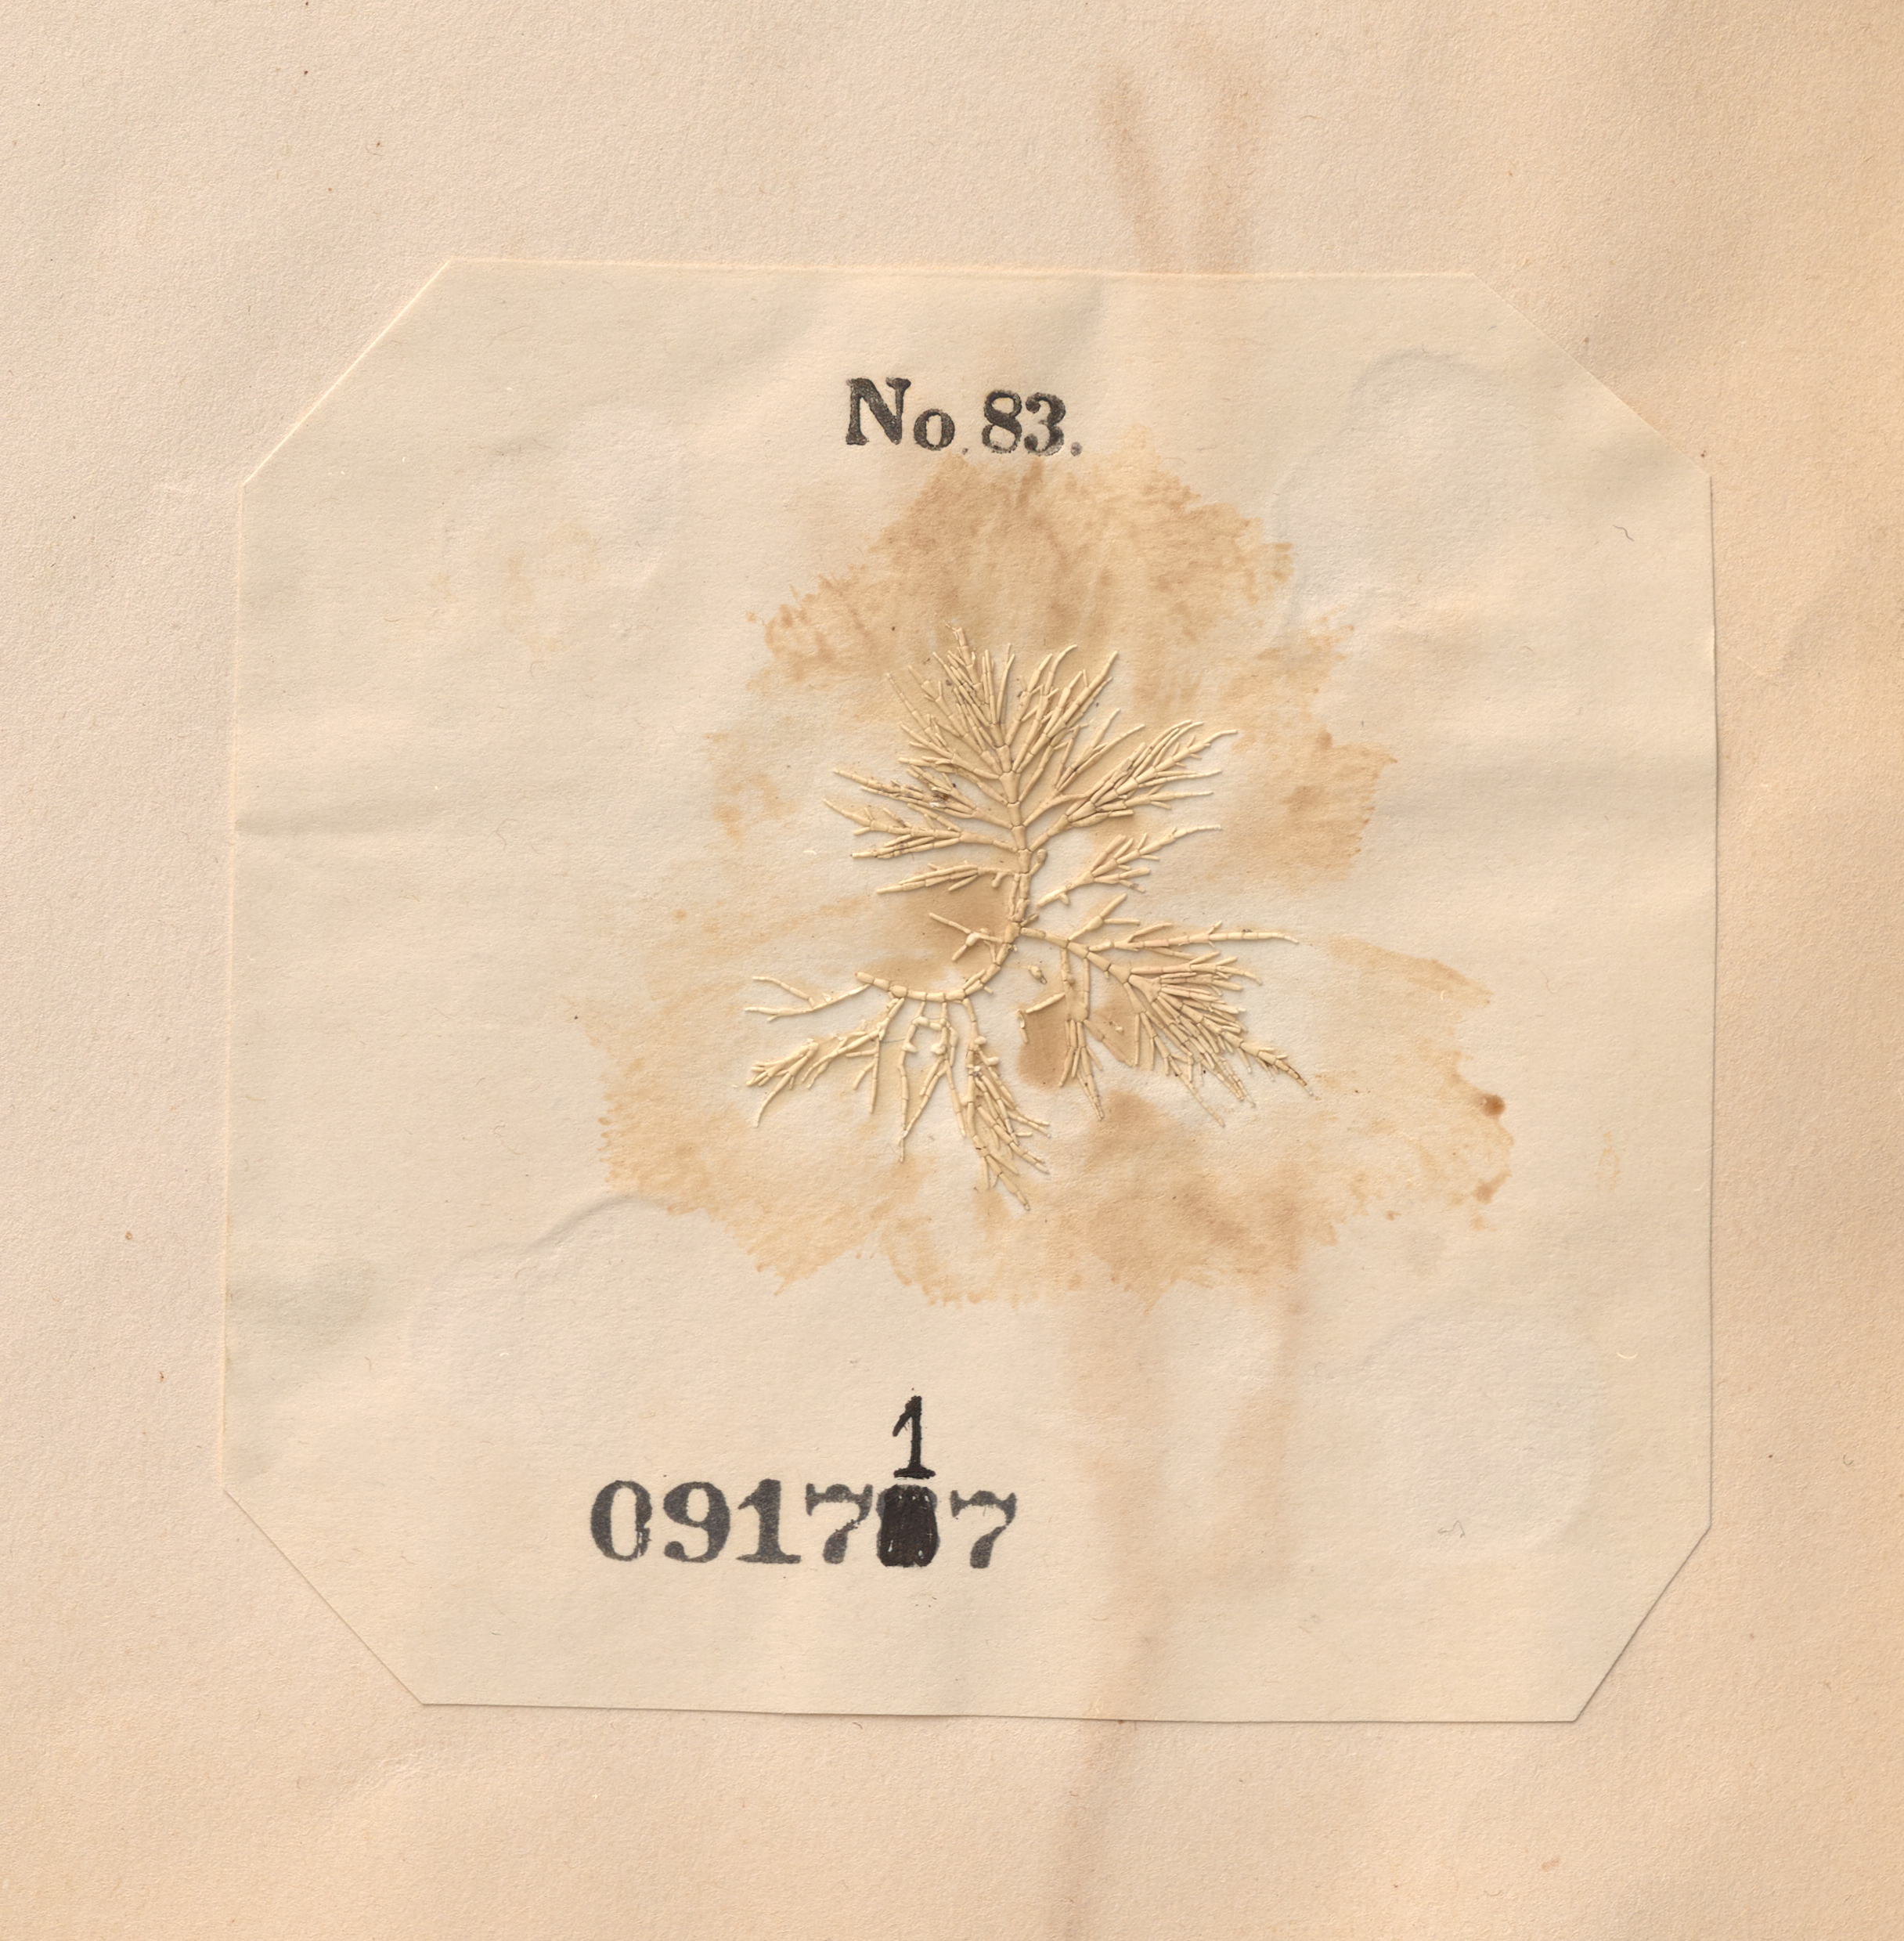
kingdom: Plantae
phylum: Rhodophyta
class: Florideophyceae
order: Corallinales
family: Corallinaceae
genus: Corallina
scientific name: Corallina officinalis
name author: L.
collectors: C. Durant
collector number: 83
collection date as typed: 1850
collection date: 1850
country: United States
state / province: New York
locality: Hurlgate and New York Sound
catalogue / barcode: US 91717